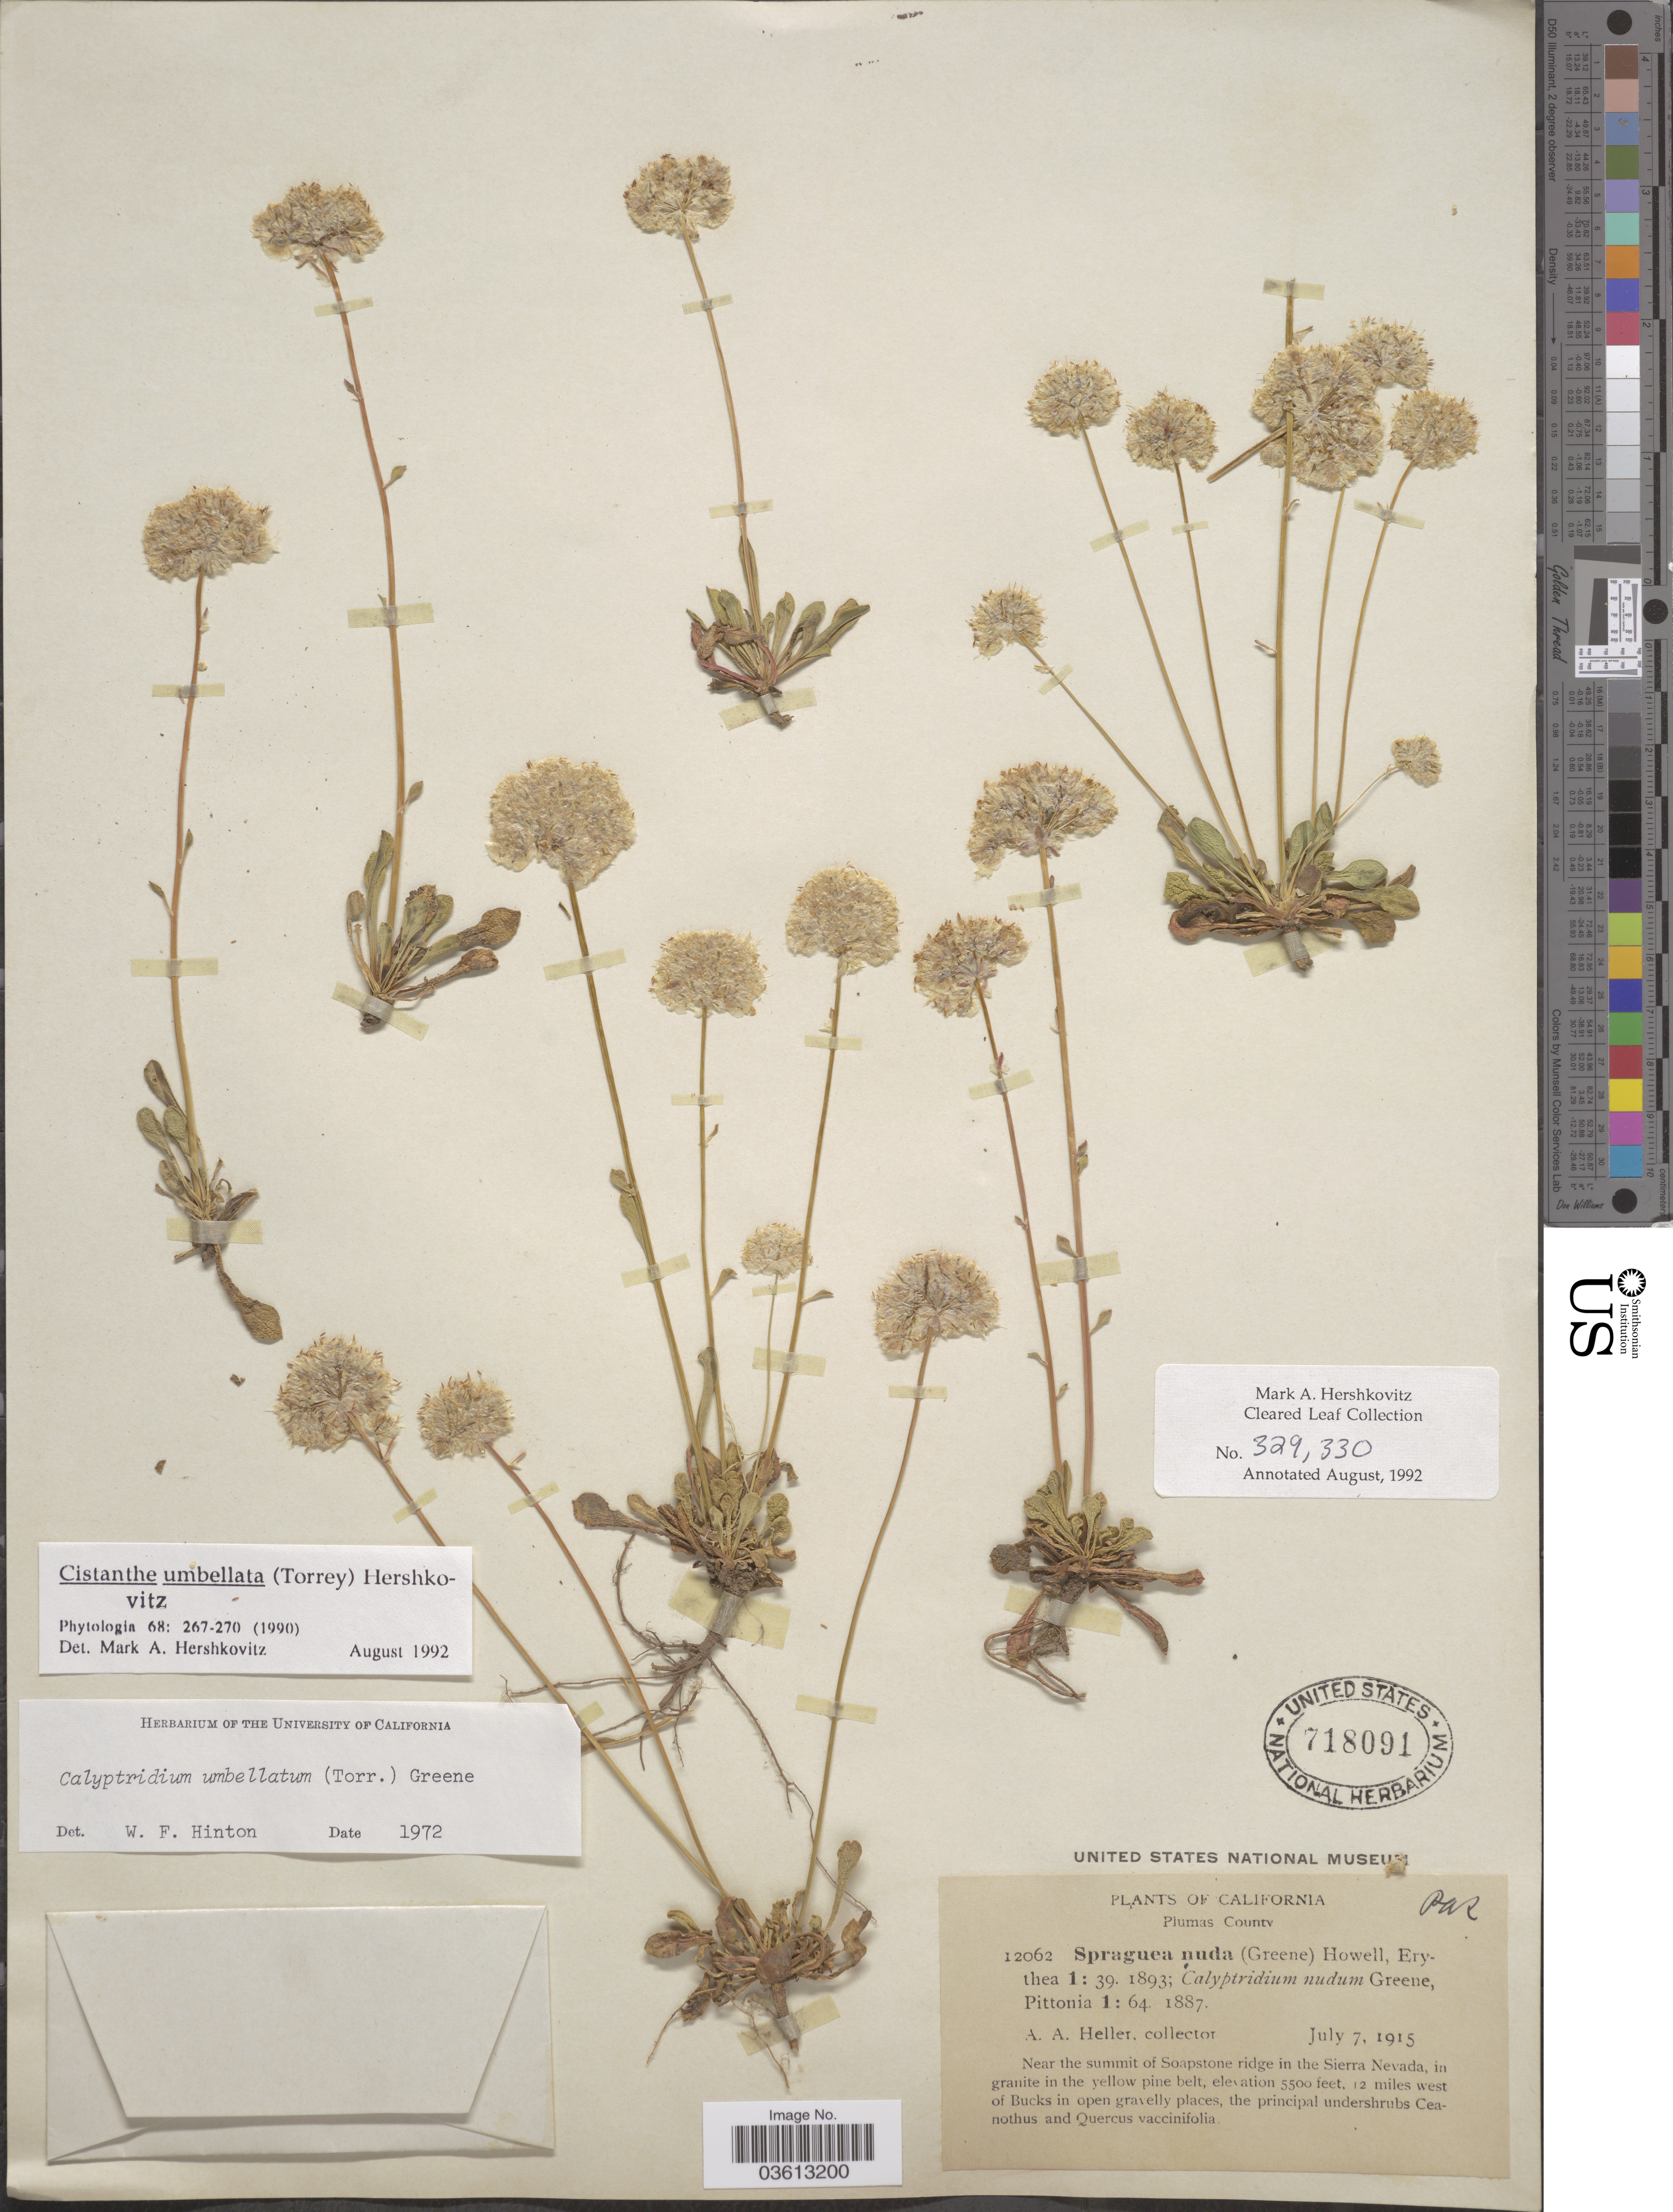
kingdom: Plantae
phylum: Tracheophyta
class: Magnoliopsida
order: Caryophyllales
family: Montiaceae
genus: Calandrinia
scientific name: Calandrinia umbellata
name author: (Ruiz & Pav.) DC.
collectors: A. A. Heller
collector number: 12062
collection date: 1915-07-07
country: United States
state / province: California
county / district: Plumas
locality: Plumas County. Near the summit of Soapstone ridge in the Sierra Nevada. 12 miles west of Bucks in open gravelly places.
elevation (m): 1676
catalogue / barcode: US 718091